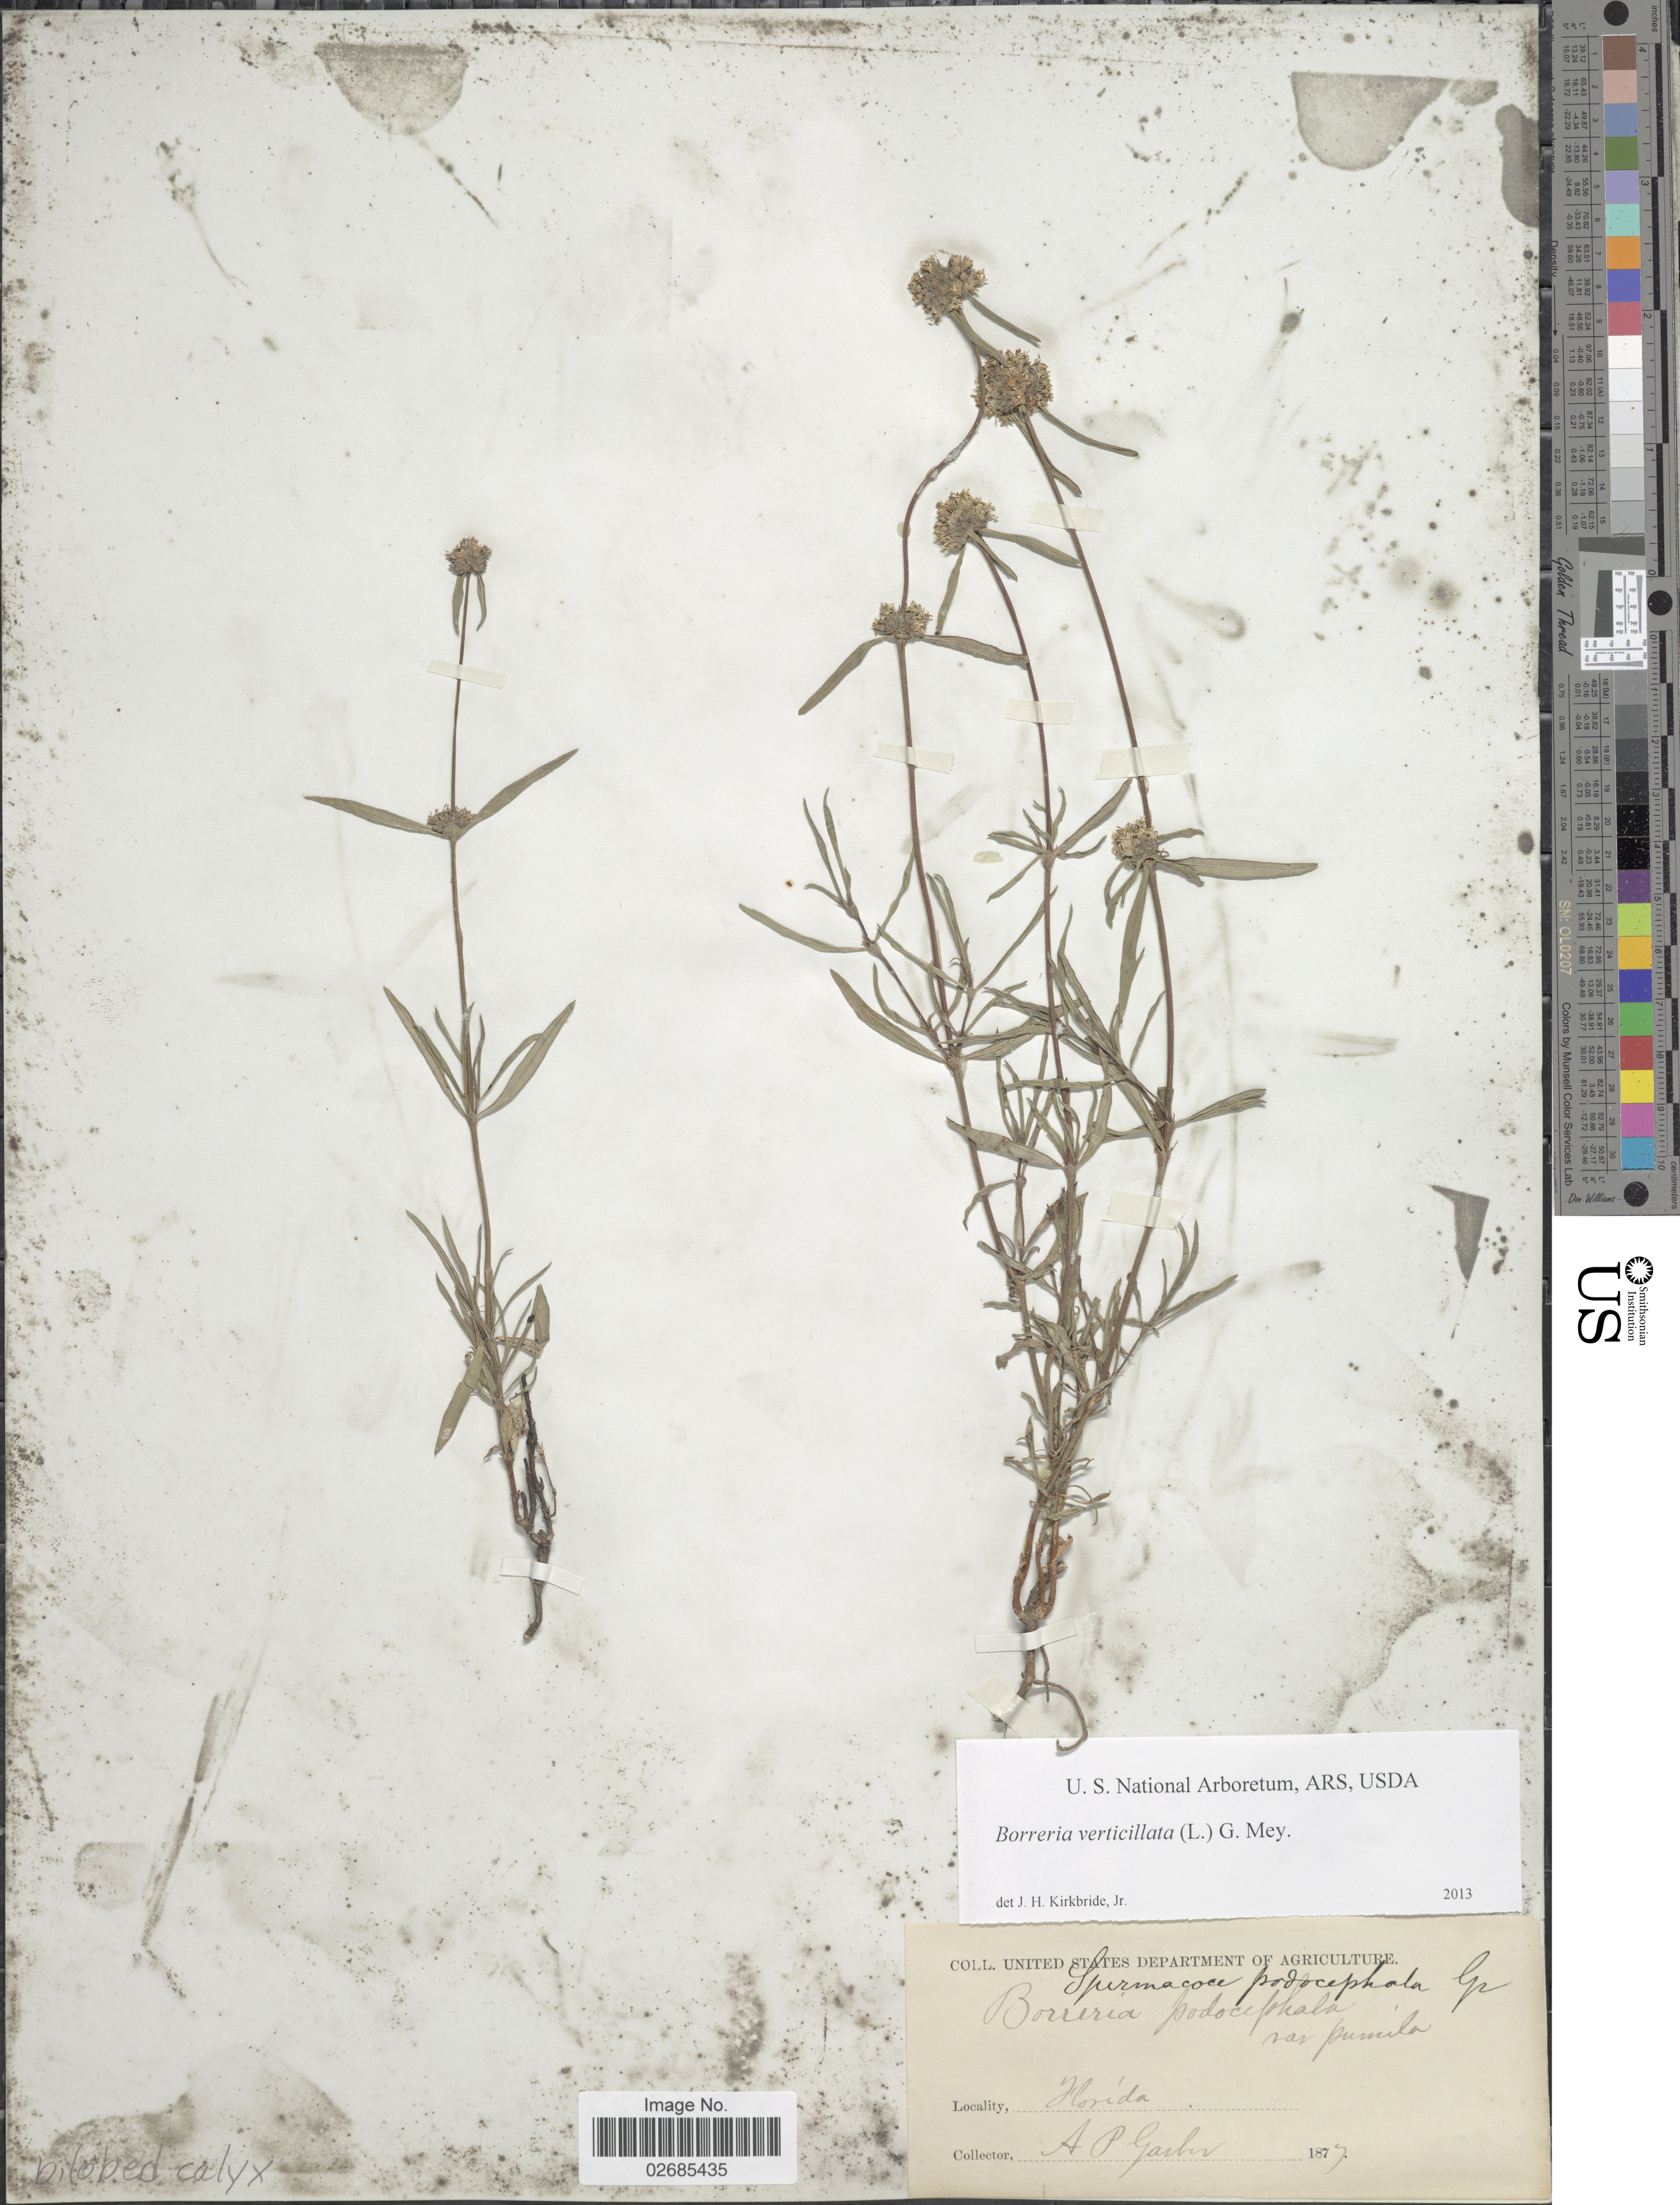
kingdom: Plantae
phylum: Tracheophyta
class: Magnoliopsida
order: Gentianales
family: Rubiaceae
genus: Borreria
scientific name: Borreria verticillata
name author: (L.) G. Mey.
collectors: A. P. Garber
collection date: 1877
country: United States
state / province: Florida